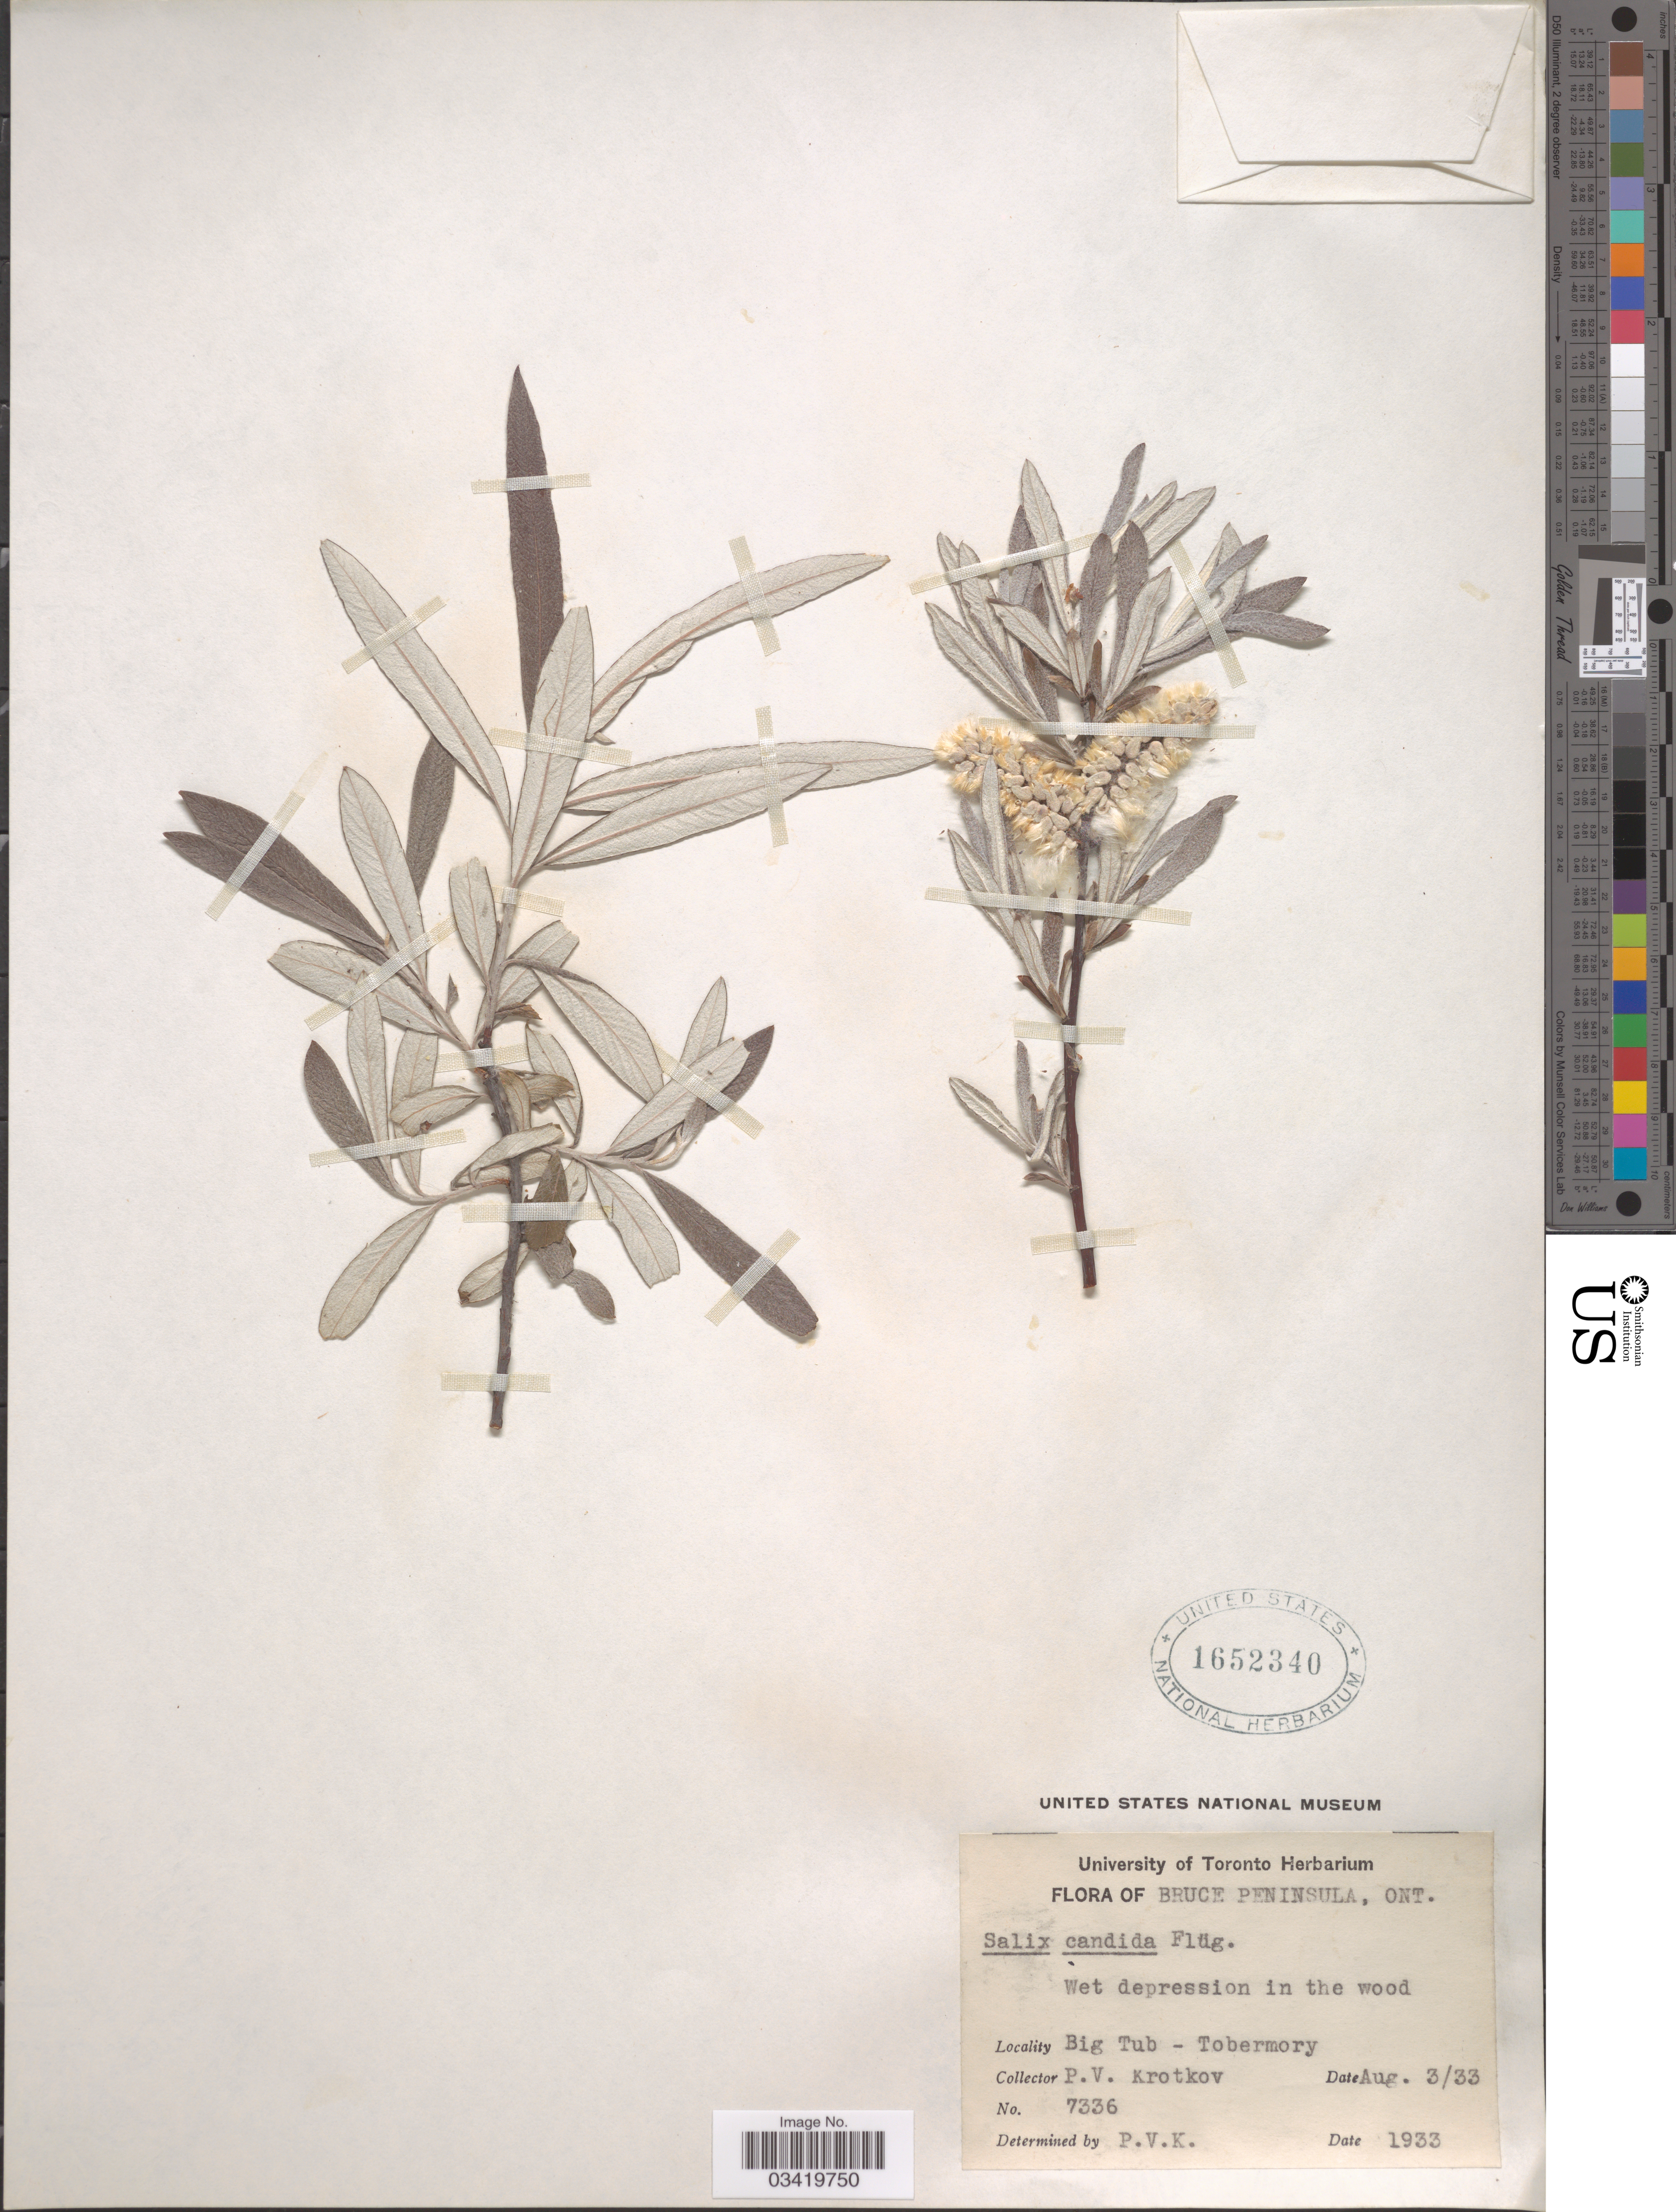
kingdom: Plantae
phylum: Tracheophyta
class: Magnoliopsida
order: Malpighiales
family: Salicaceae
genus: Salix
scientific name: Salix candida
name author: Flüggé ex Willd.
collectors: P. V. Krotkov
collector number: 7336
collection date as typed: Transcribed d/m/y: 3/8/33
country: Canada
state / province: Ontario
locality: Bruce Peninsula. Big Tub - Tobermory.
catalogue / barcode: US 1652340